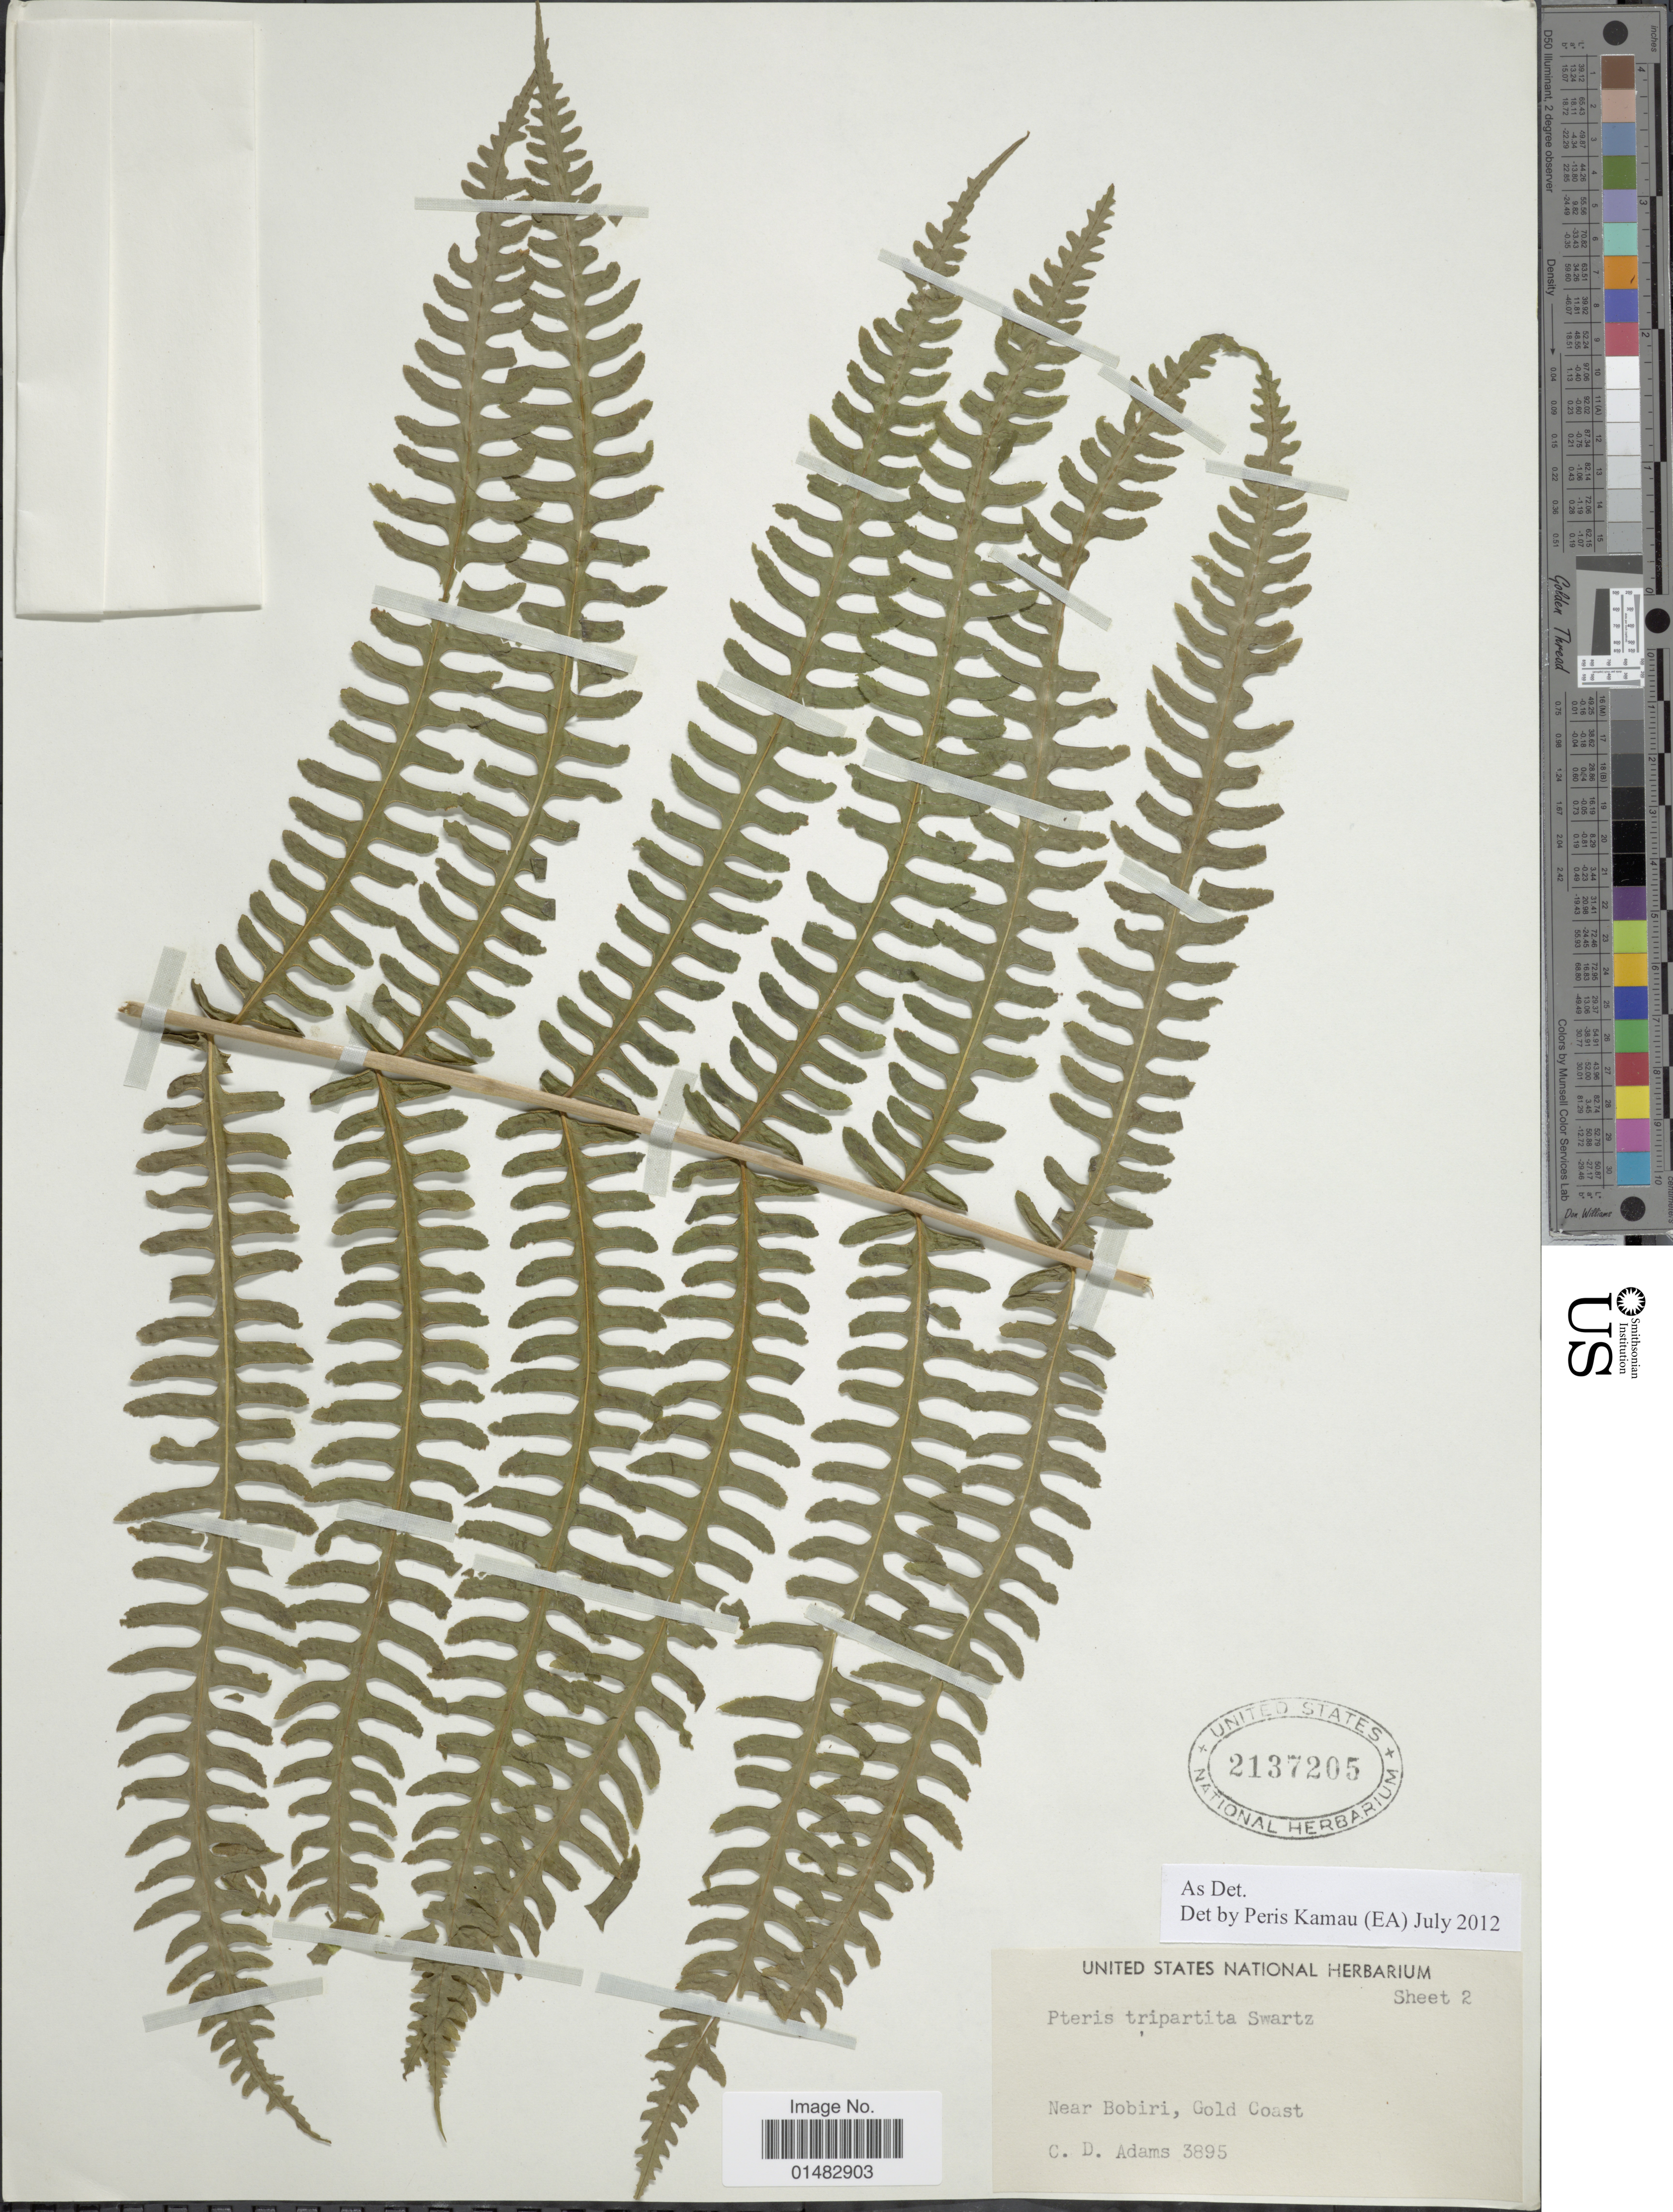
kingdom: Plantae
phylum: Tracheophyta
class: Polypodiopsida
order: Polypodiales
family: Pteridaceae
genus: Pteris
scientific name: Pteris tripartita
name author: Sw.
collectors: C. D. Adams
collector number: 3895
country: Ghana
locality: Gold Coast, Near Bobiri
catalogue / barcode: US 2137205